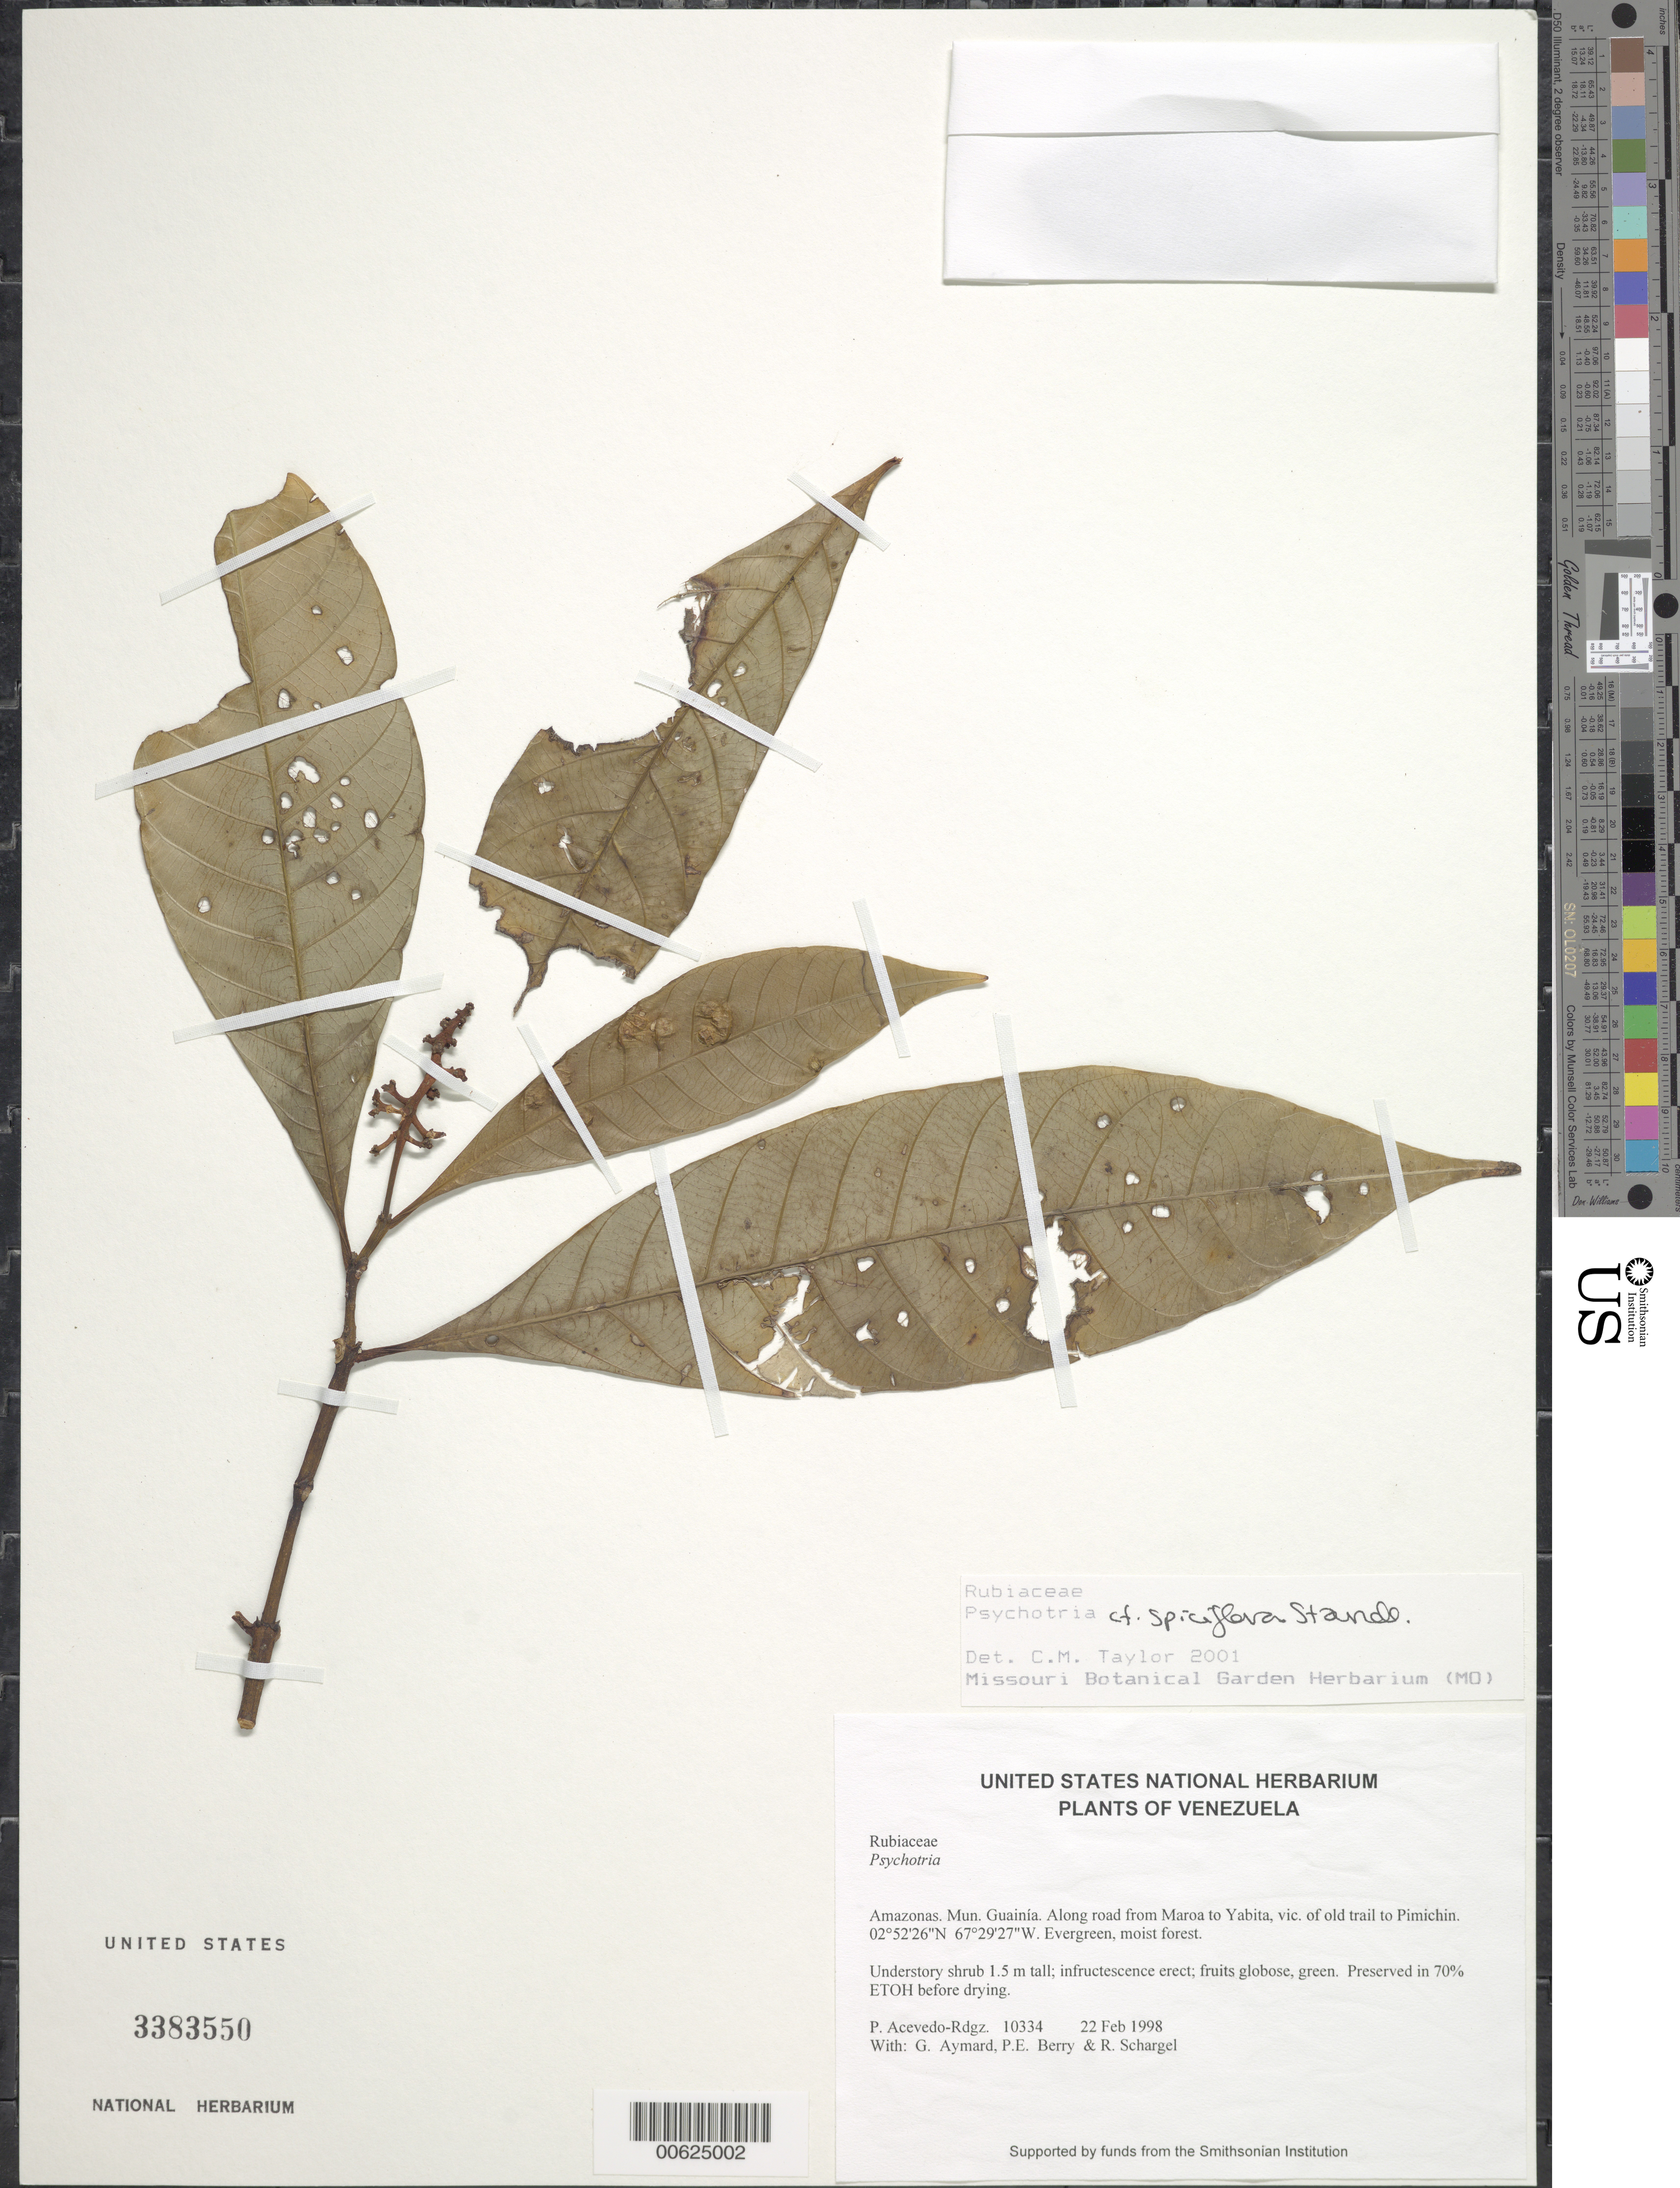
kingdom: Plantae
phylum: Tracheophyta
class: Magnoliopsida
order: Gentianales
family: Rubiaceae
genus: Psychotria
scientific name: Psychotria spiciflora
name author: Standl.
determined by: Taylor, Charlotte M.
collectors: P. Acevedo-Rodr., G. A. Aymard, P. E. Berry & R. Schargel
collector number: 10334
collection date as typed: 22 Feb 1998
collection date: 1998-02-22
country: Venezuela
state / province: Amazonas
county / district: Maroa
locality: Along road from Maroa to Yabita, vic. of old trail to Pimichin.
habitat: Evergreen, moist forest.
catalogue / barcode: US 3383550